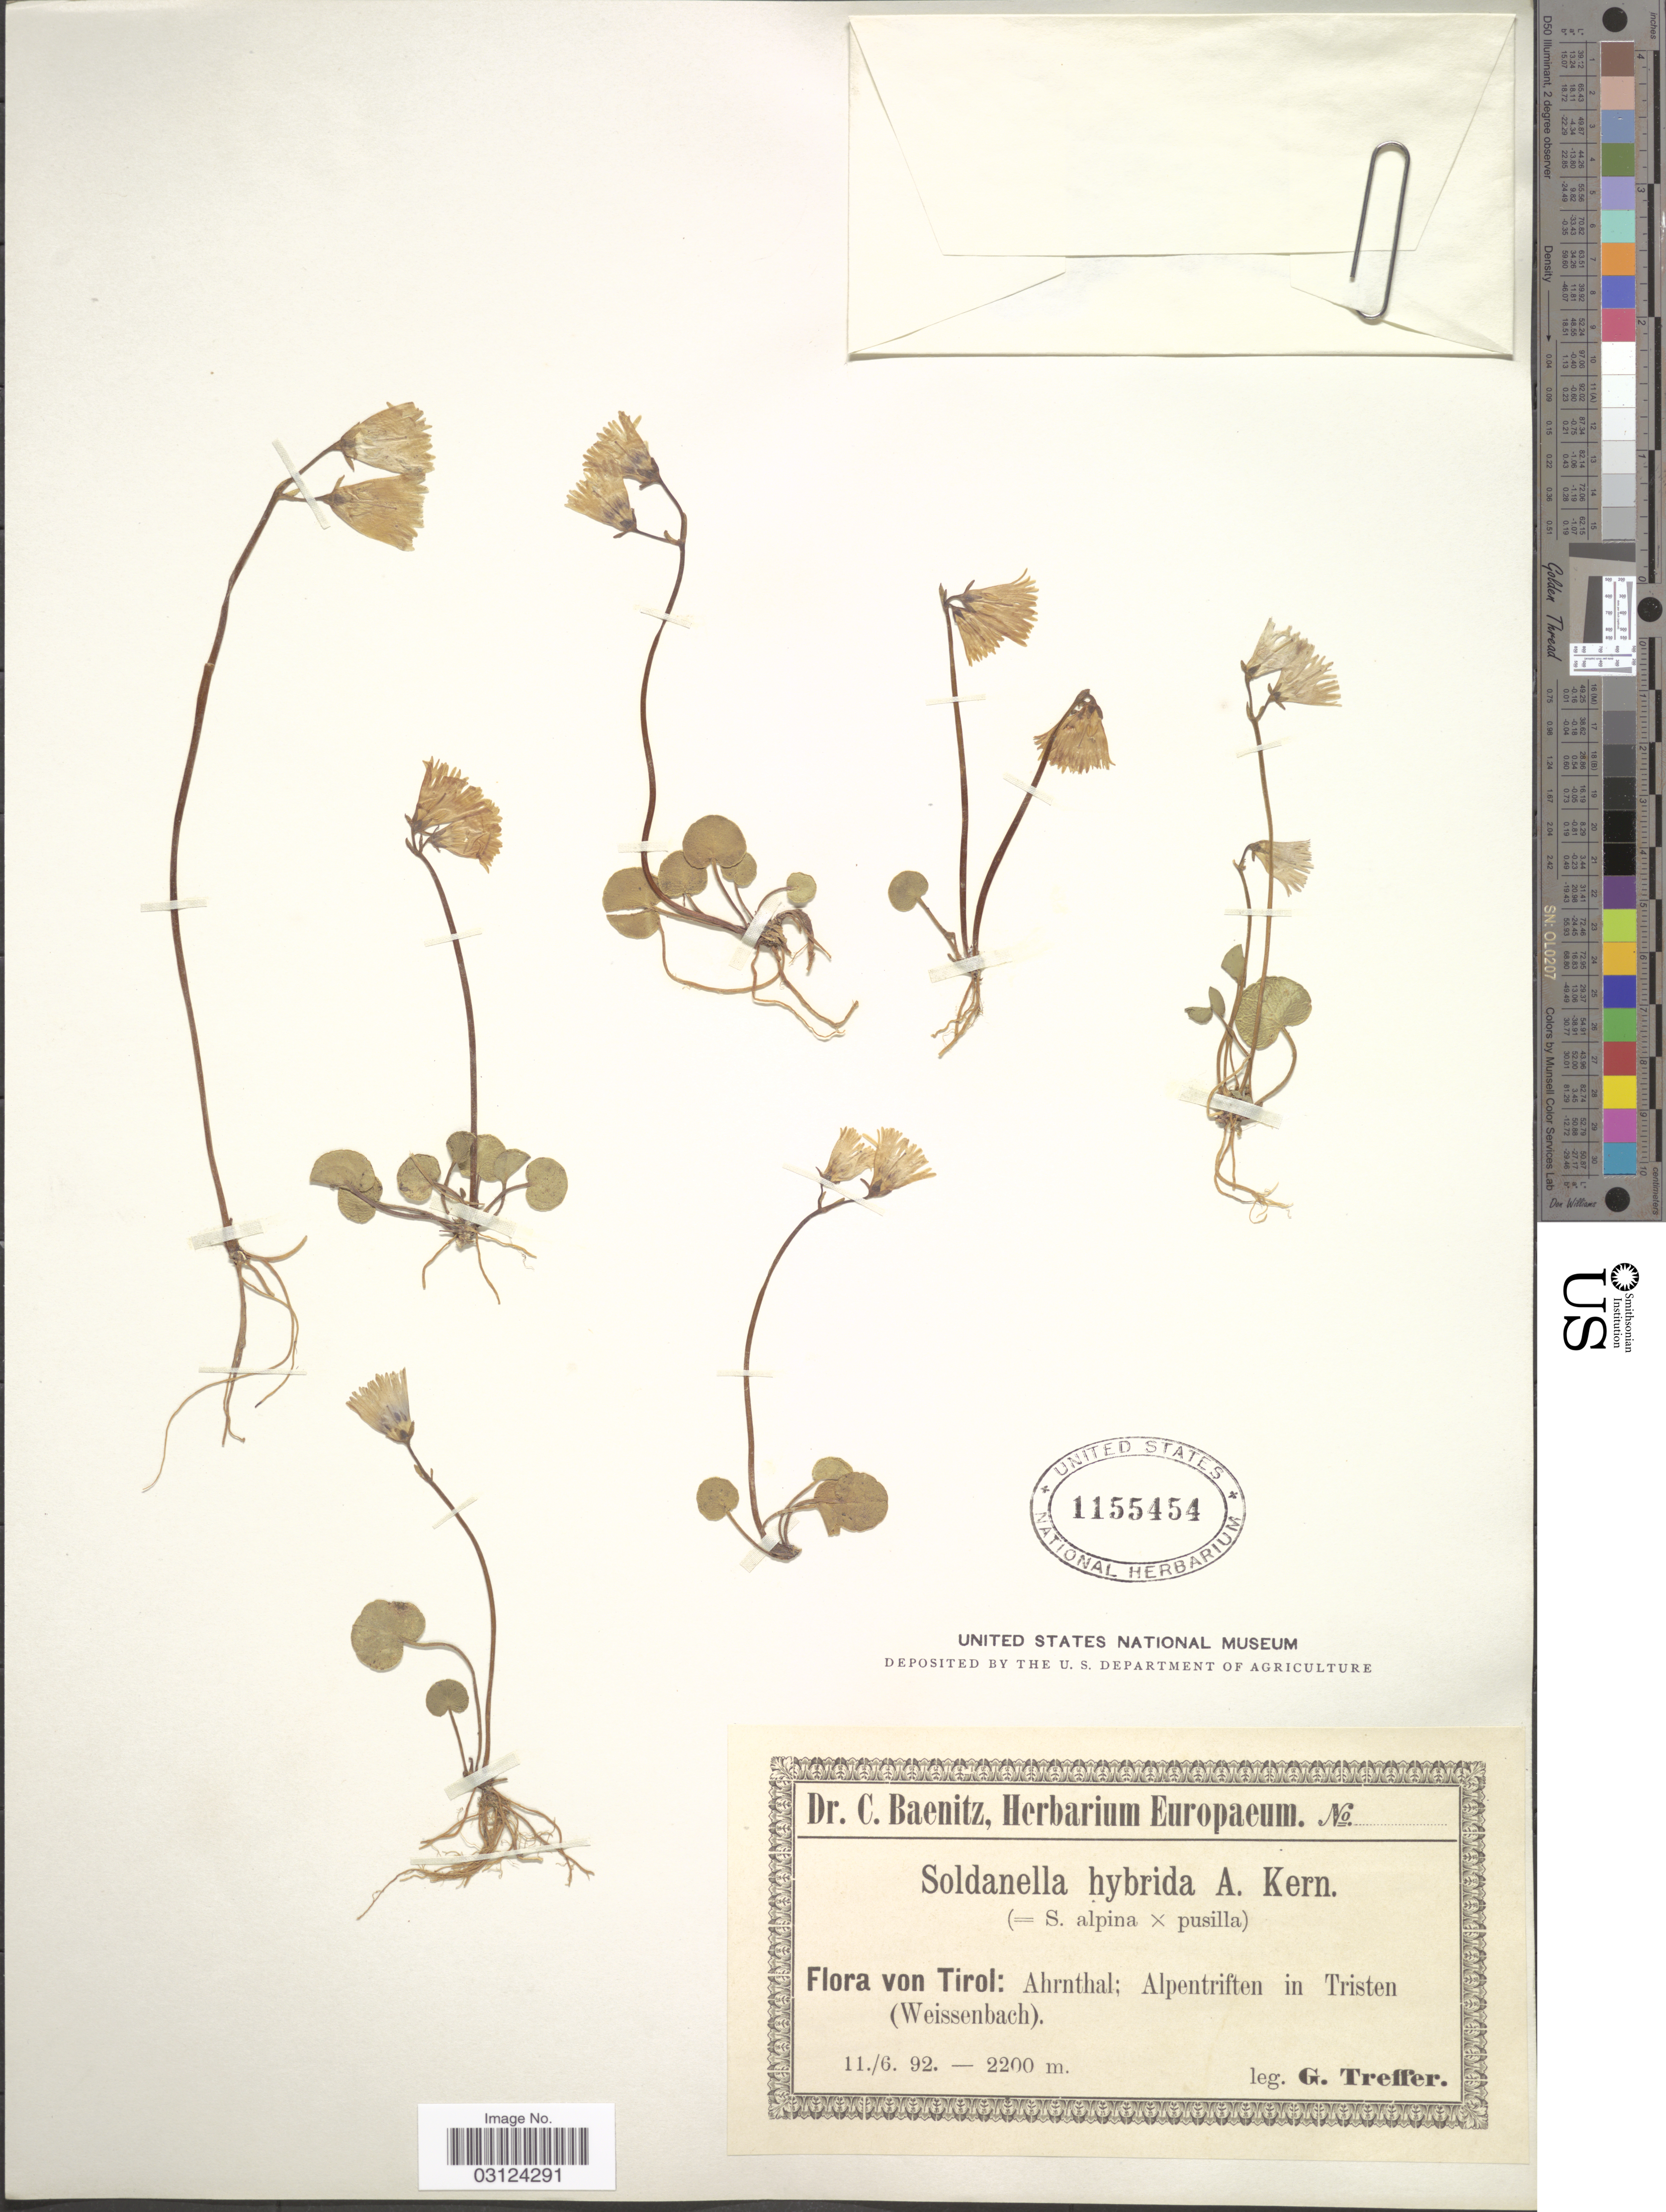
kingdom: Plantae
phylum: Tracheophyta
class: Magnoliopsida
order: Ericales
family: Primulaceae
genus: Soldanella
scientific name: Soldanella x hybrida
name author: A. Kern.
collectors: G. Treffer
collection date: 1892-06-11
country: Italy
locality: Ahrnthal; Alpentriften in Tristen (Weissenbach).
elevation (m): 2200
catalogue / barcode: US 1155454